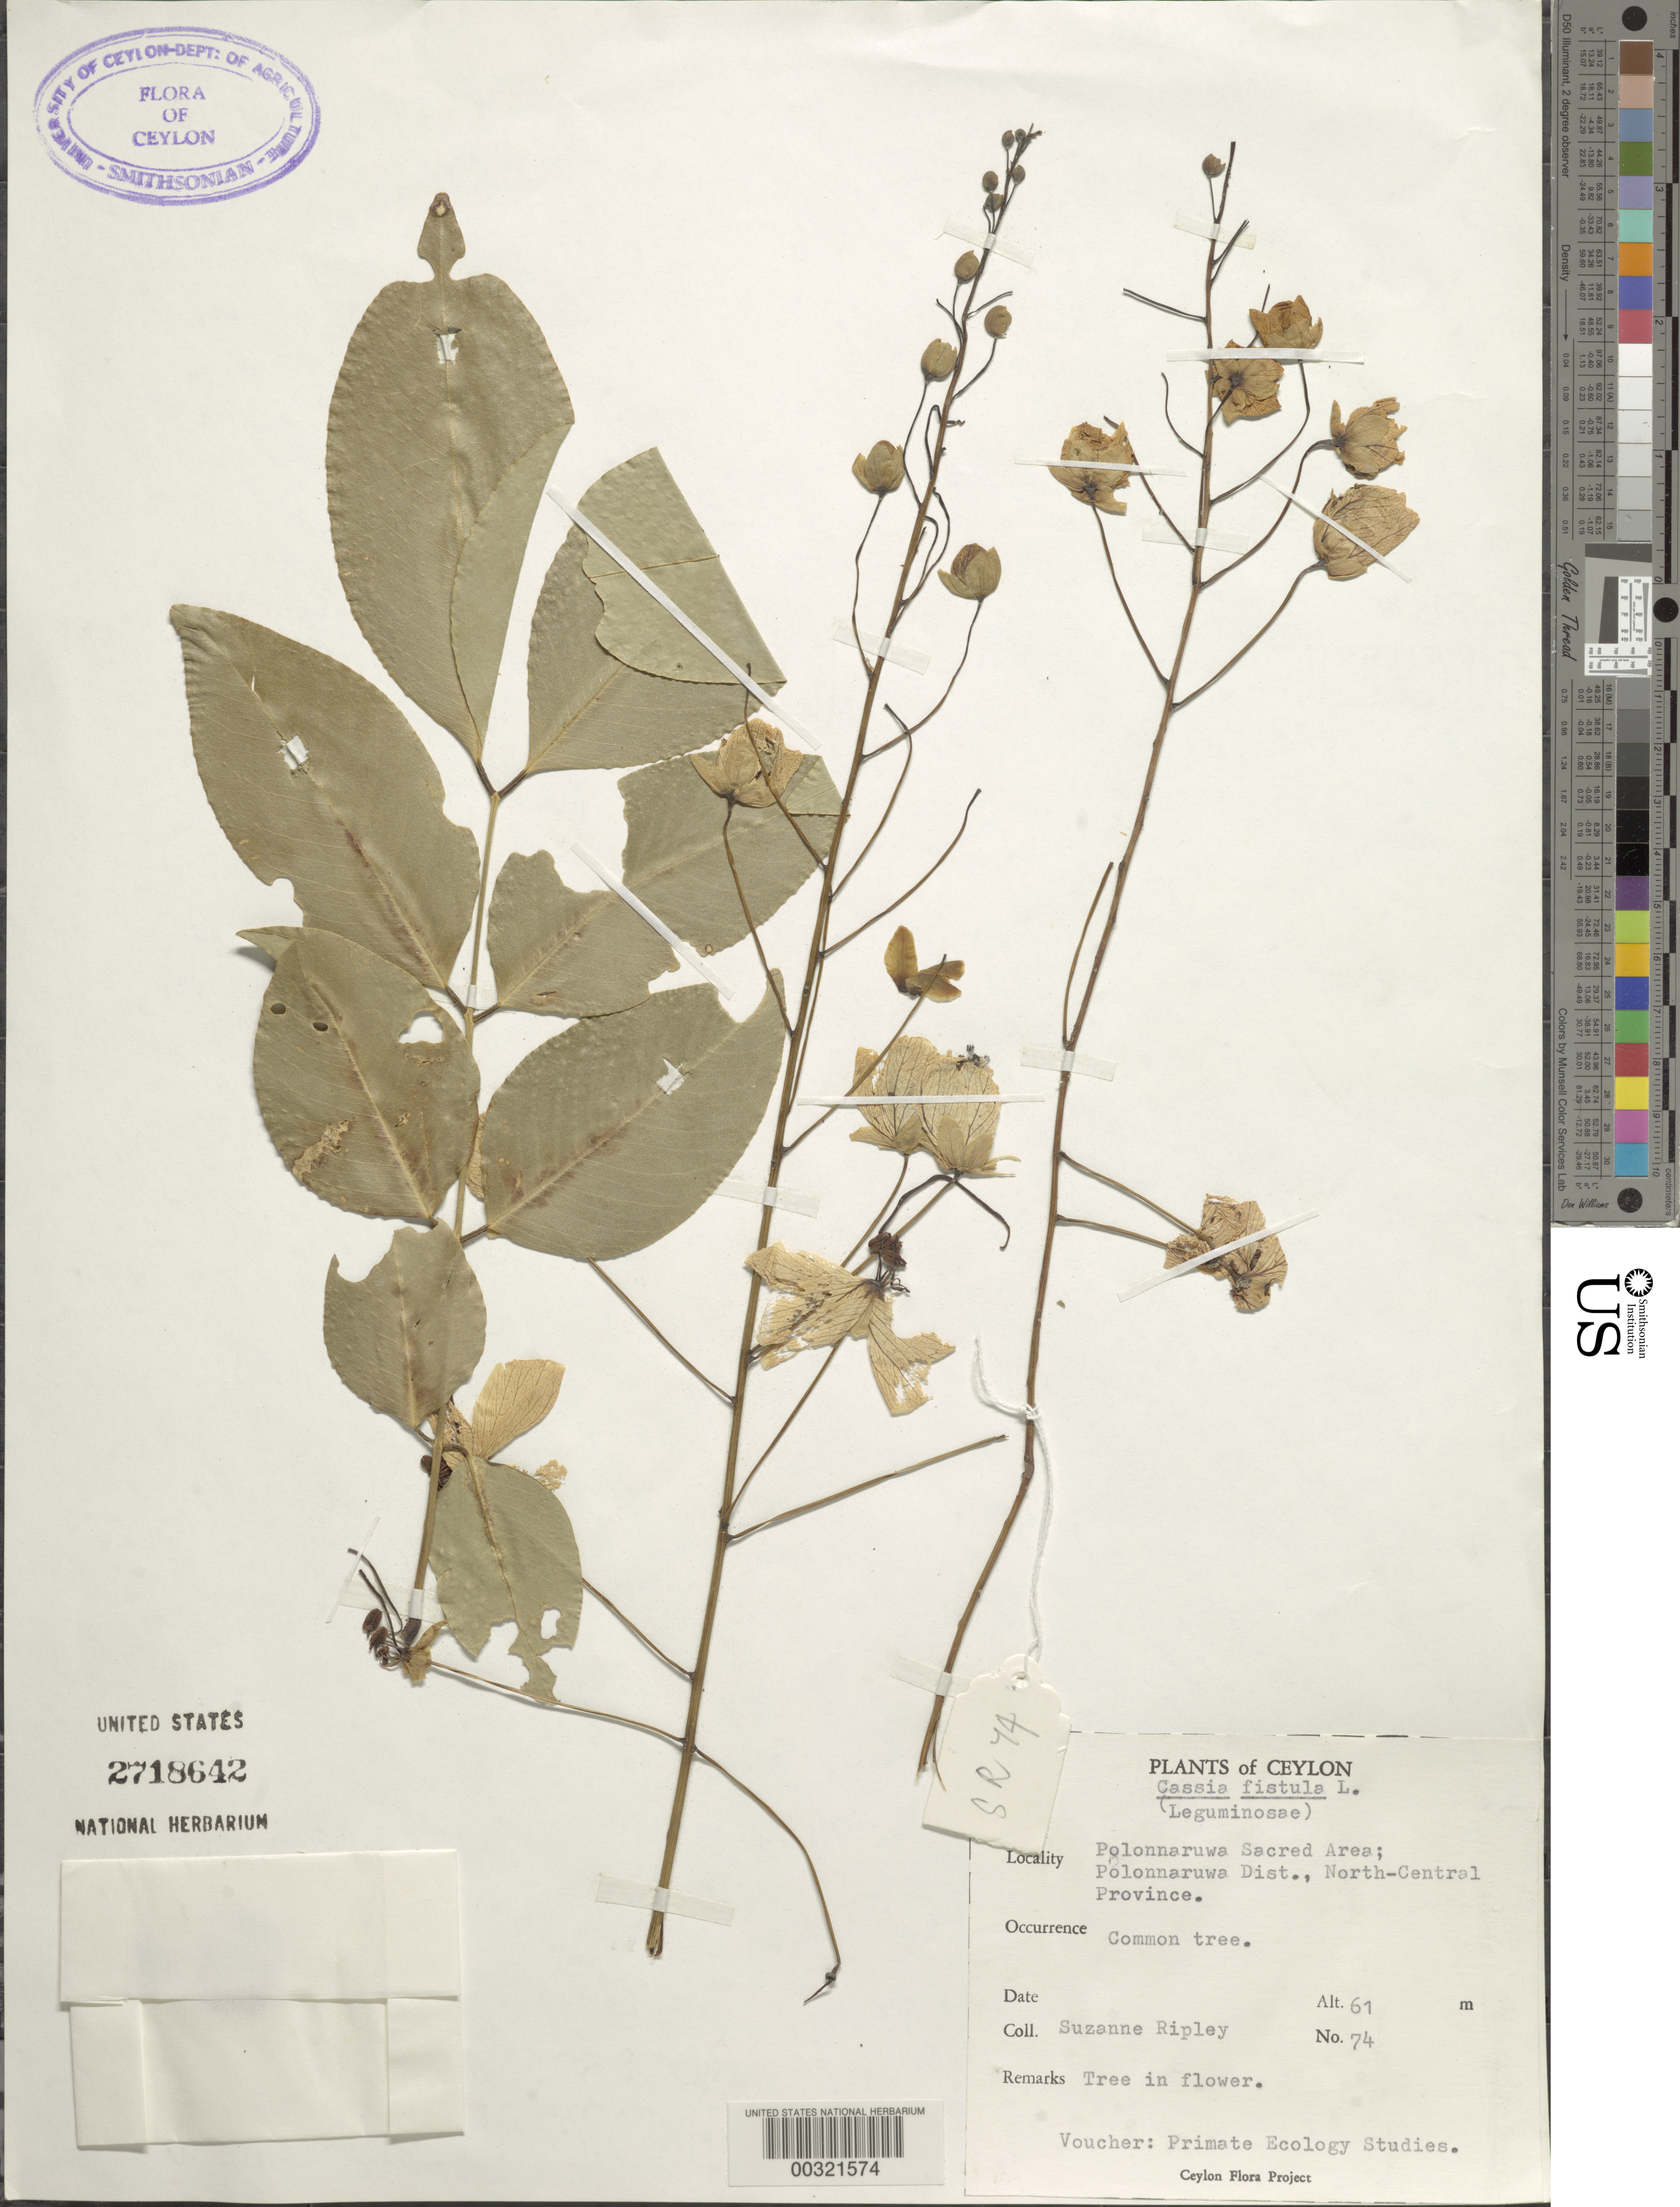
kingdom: Plantae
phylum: Tracheophyta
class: Magnoliopsida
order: Fabales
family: Fabaceae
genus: Cassia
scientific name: Cassia fistula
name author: L.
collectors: S. Ripley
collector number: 74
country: Sri Lanka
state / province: North Central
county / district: Polonnaruwa Dist.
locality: Polonnaruwa sacred area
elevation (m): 61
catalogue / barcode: US 2718642